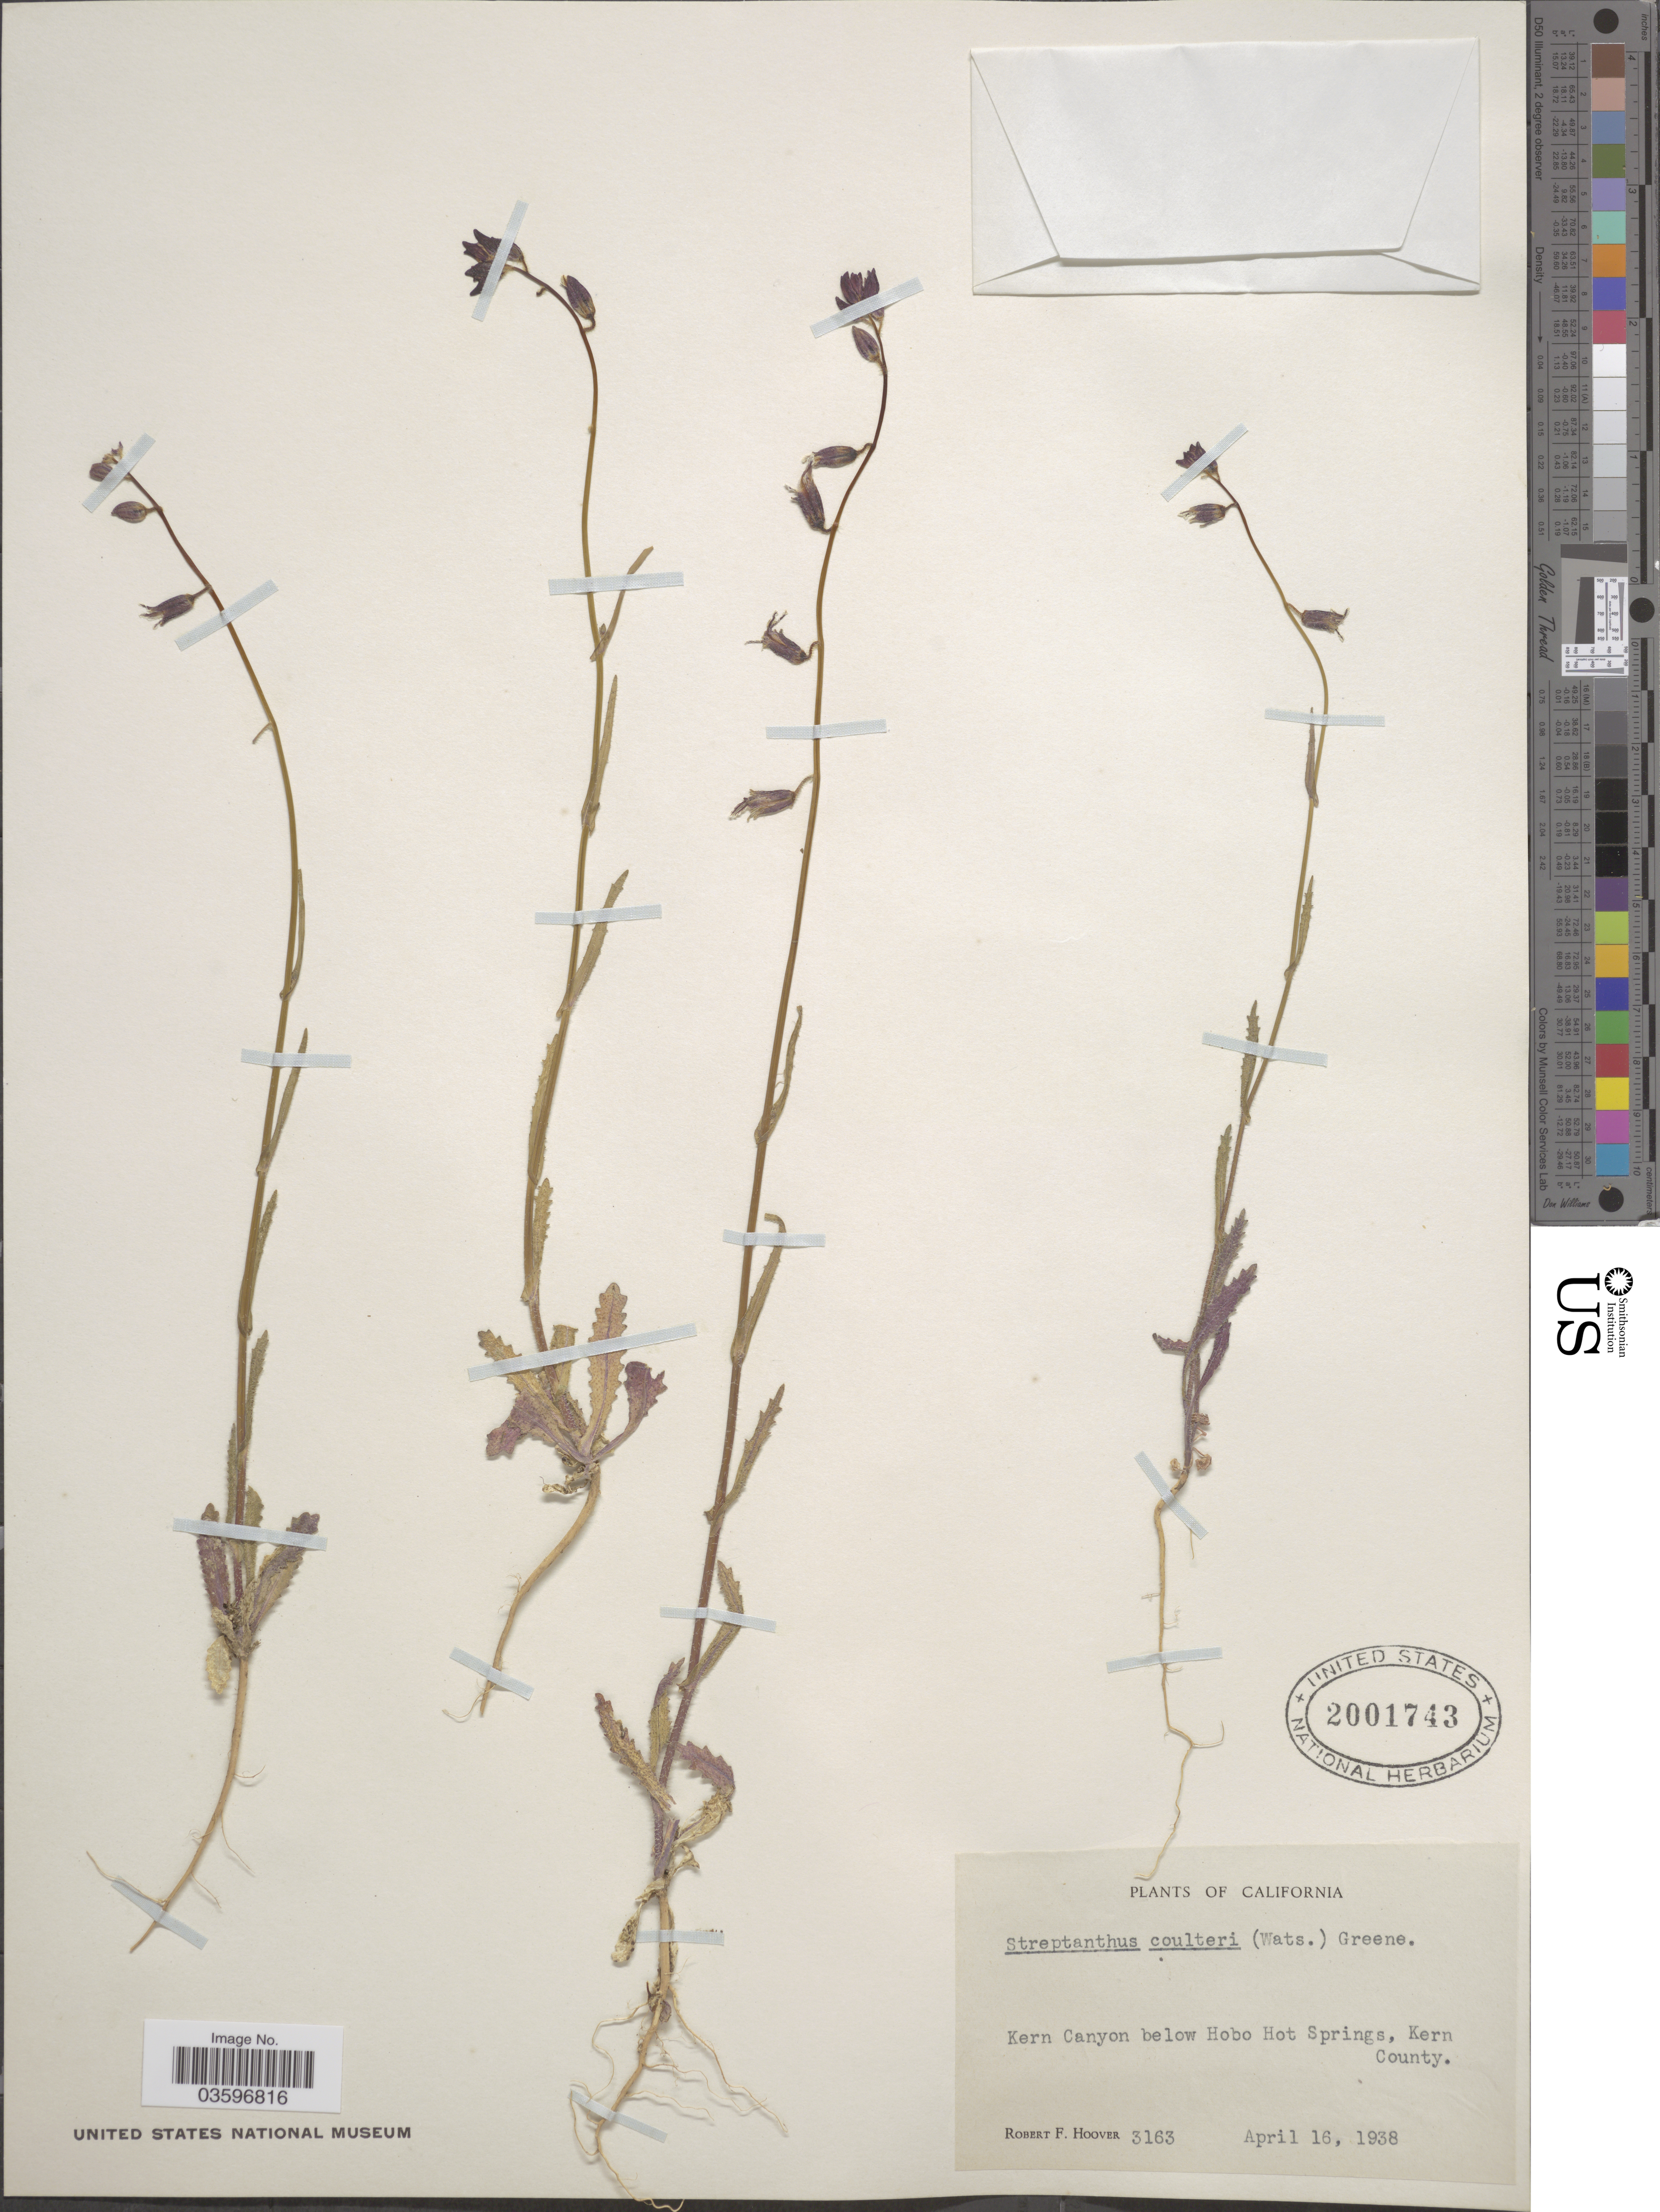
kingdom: Plantae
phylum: Tracheophyta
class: Magnoliopsida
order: Brassicales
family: Brassicaceae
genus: Caulanthus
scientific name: Caulanthus coulteri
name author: S. Watson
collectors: R. F. Hoover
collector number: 3163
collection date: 1938-04-16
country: United States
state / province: California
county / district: Kern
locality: Kern Canyon below Hobo Hot Springs, Kern County.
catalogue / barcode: US 2001743